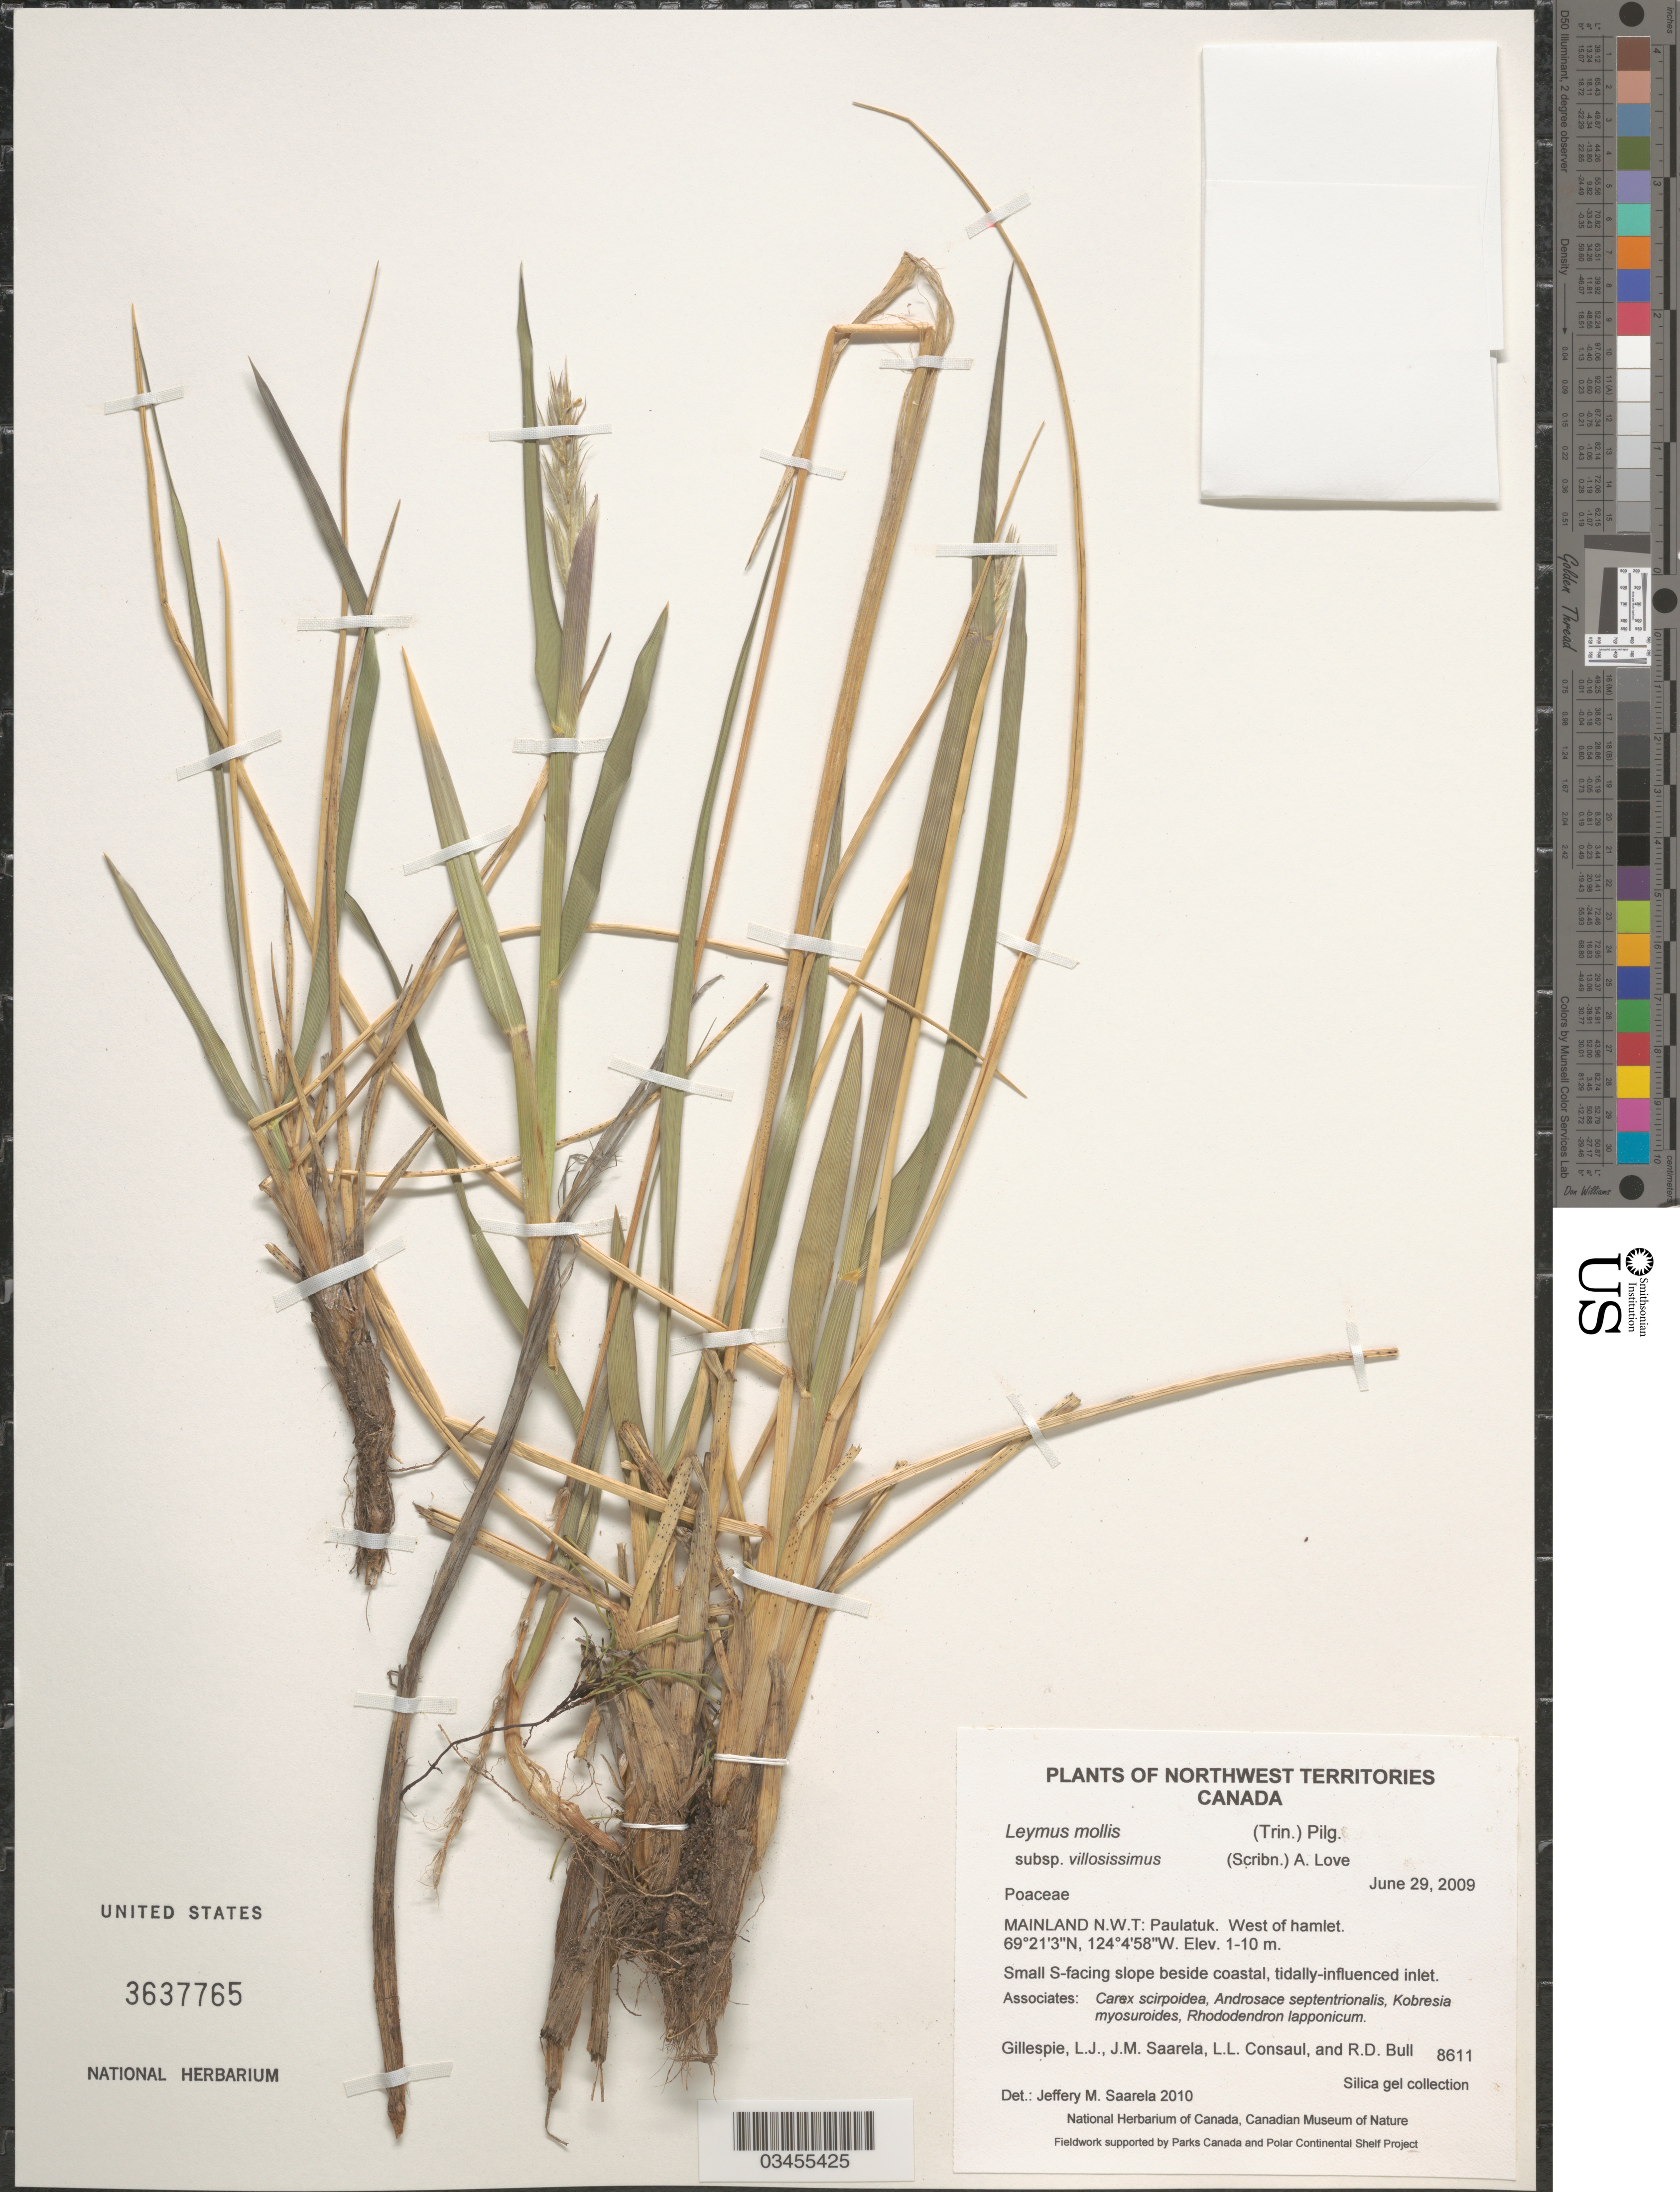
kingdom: Plantae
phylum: Tracheophyta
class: Liliopsida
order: Poales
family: Poaceae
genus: Leymus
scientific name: Leymus mollis subsp. villosissimus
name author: (Scribn.) Á. Löve & D. Löve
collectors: L. Gillespie, J. Saarela, L. Consaul & R. Bull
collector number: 8611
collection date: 2009-06-29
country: Canada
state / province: Northwest Territories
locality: Mainland N.W.T: Paulatuk. West of hamlet. Small S-facing.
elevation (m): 1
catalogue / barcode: US 3637765